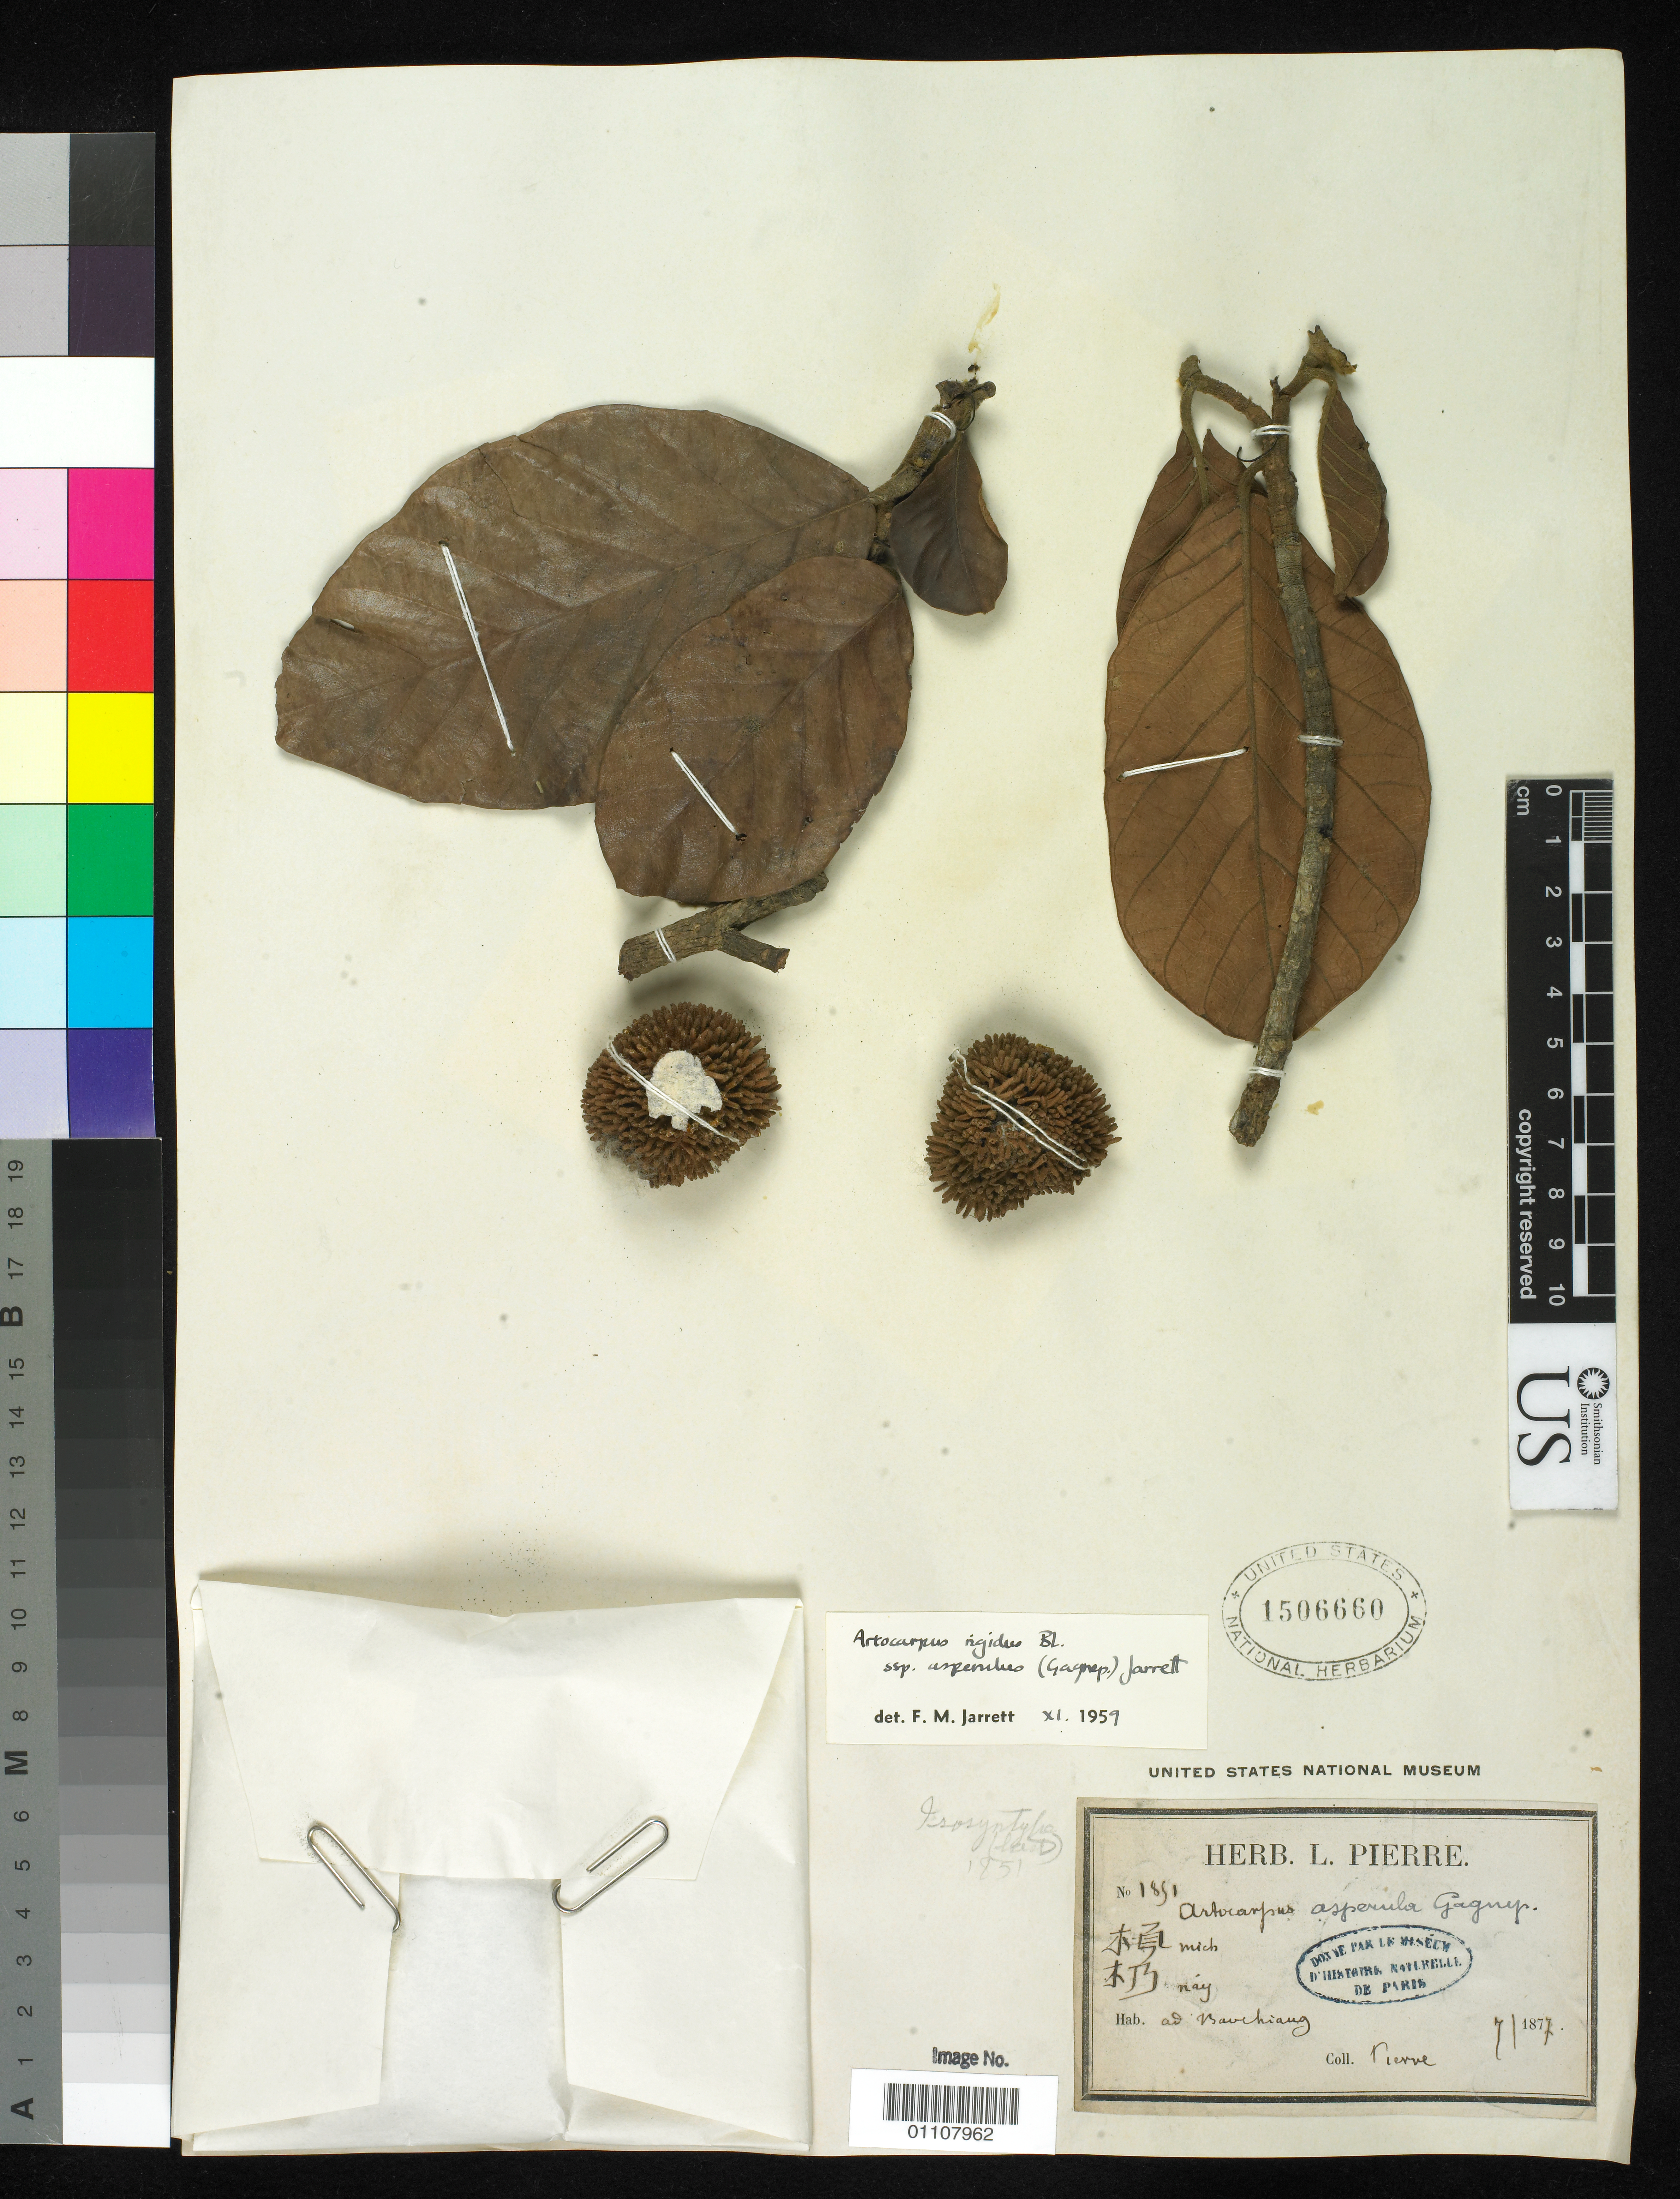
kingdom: Plantae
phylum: Tracheophyta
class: Magnoliopsida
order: Rosales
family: Moraceae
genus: Artocarpus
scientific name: Artocarpus asperulus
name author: Gagnep.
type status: Syntype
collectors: L. Pierre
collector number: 1891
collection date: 1877-07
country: Vietnam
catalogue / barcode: US 1506660